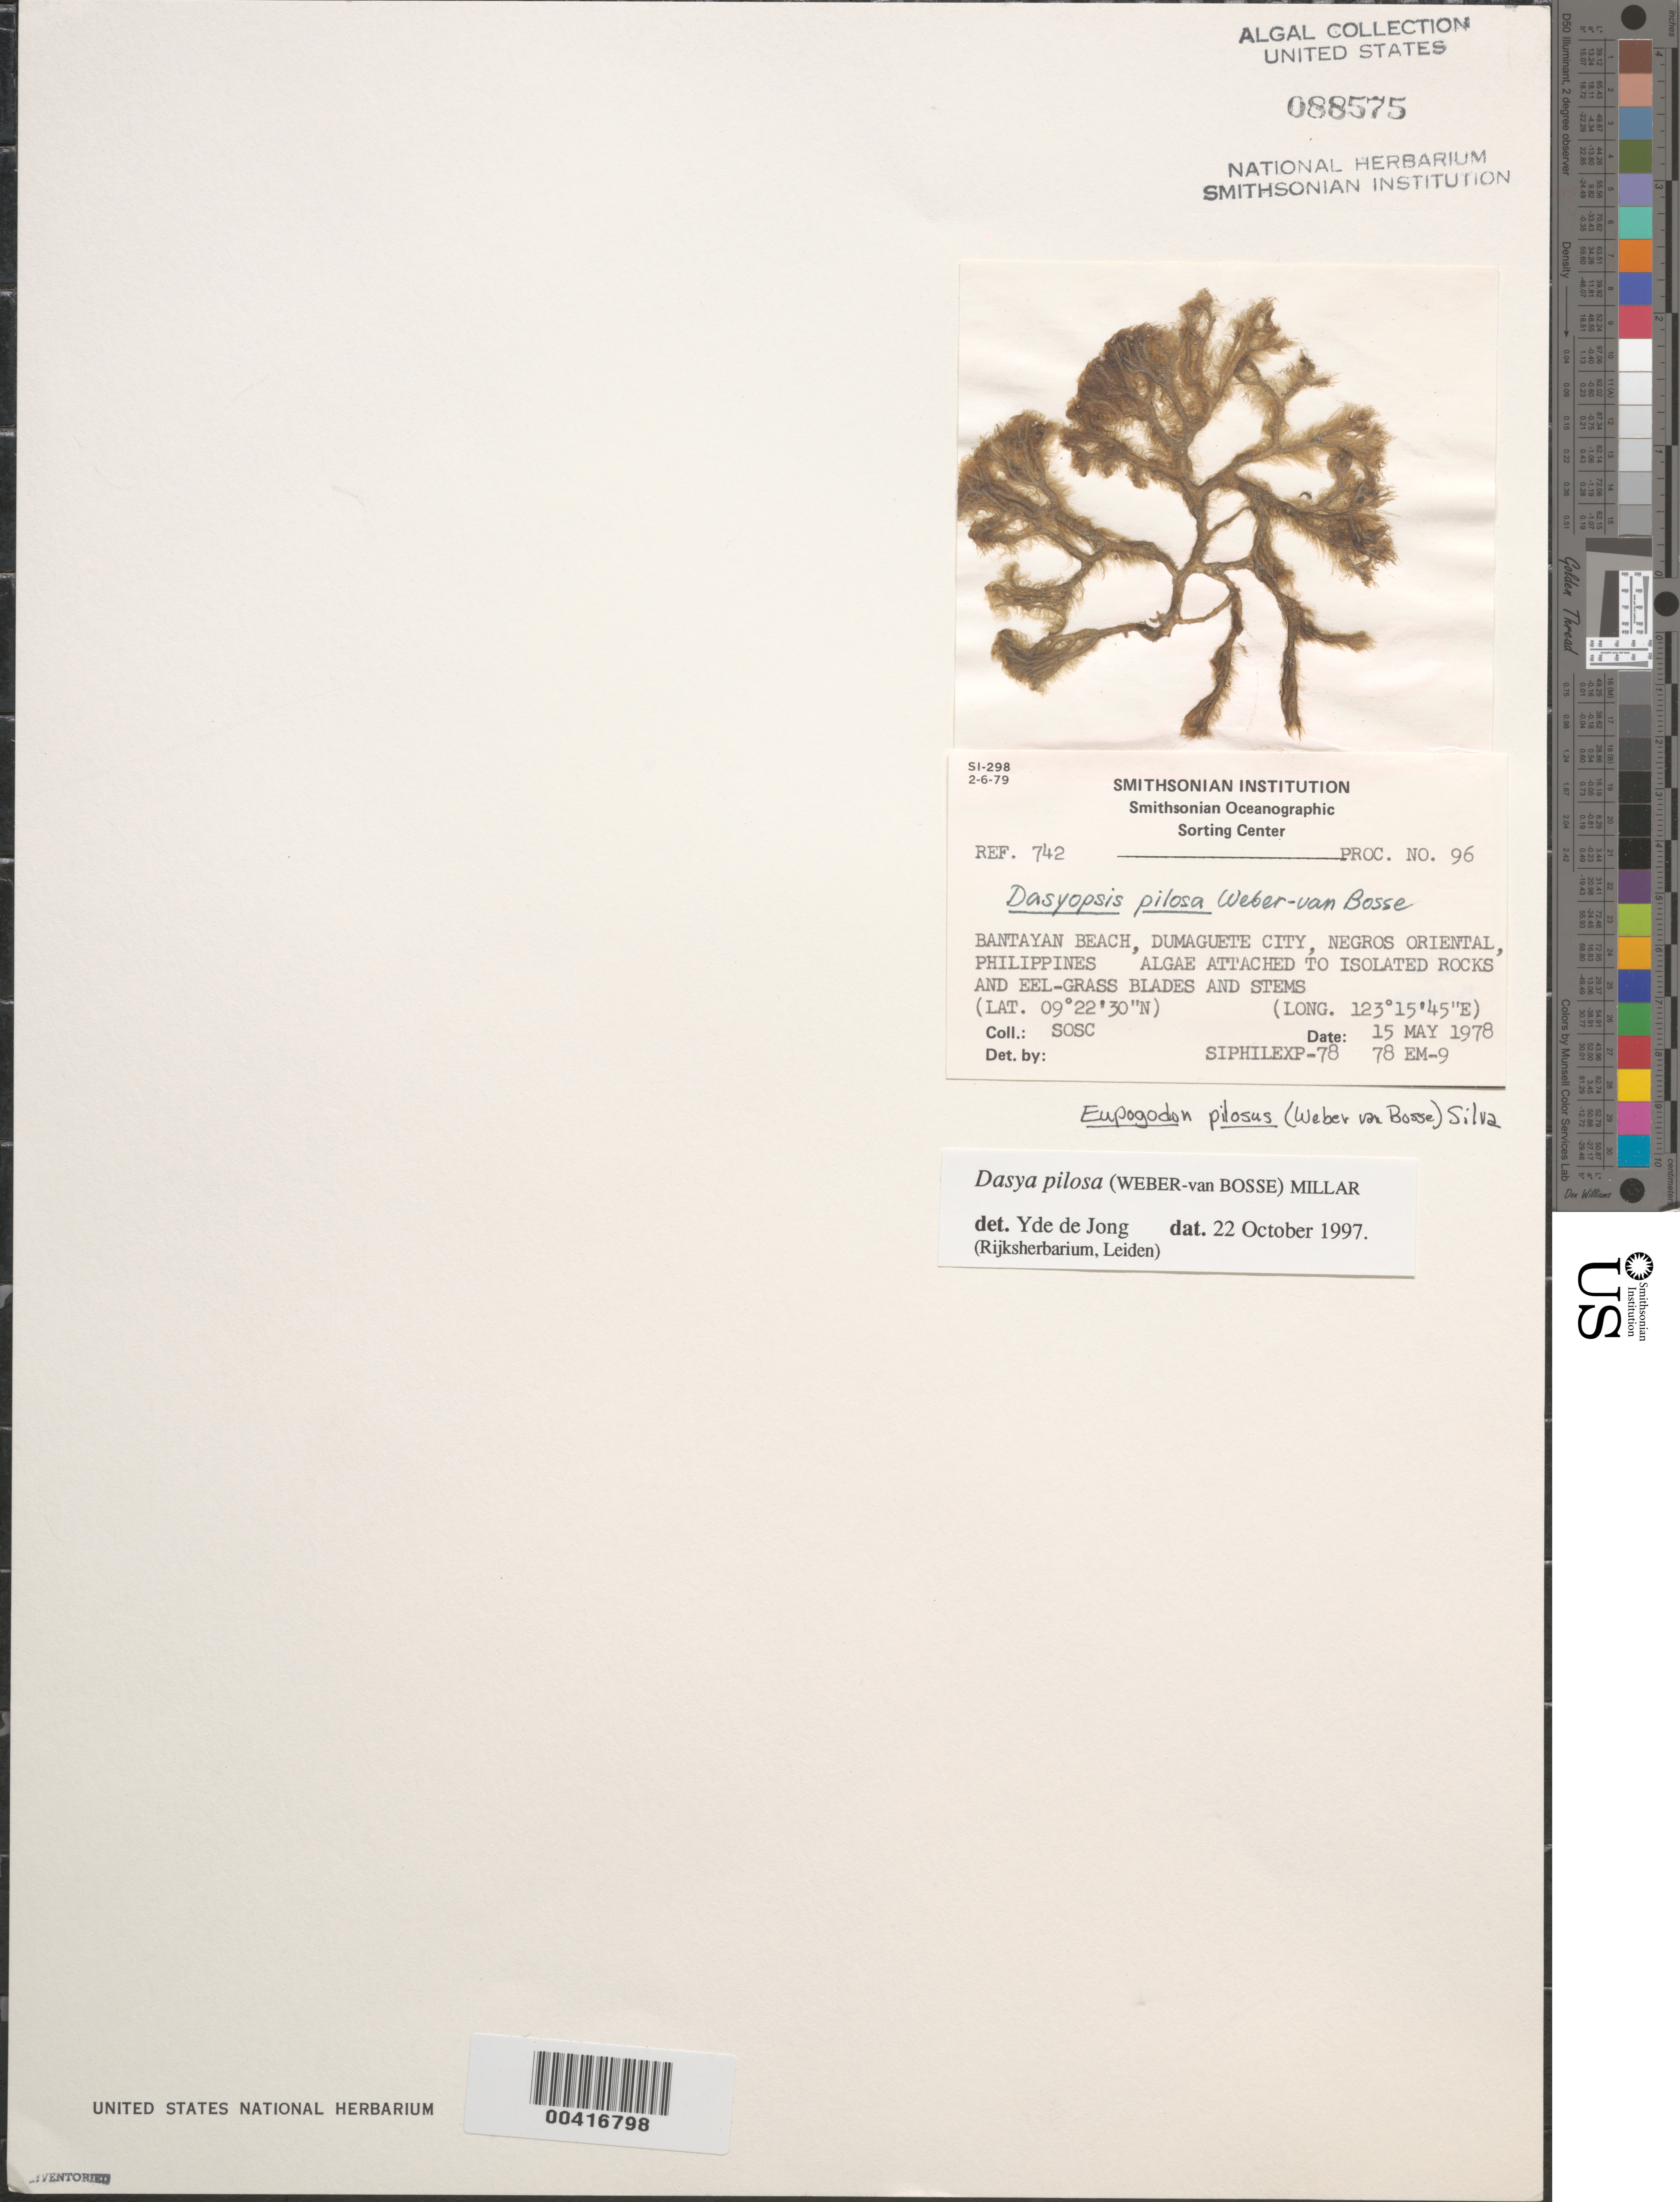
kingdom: Plantae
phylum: Rhodophyta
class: Florideophyceae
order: Ceramiales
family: Dasyaceae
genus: Dasya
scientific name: Dasya anastomosans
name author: (Weber Bosse) M.J. Wynne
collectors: SOSC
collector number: Station 78 Em-9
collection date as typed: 15 May 1978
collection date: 1978-05-15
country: Philippines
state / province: Central Visayas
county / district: Negros Oriental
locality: Bantayan beach, dumaguete city, negros oriental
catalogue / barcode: US 88575